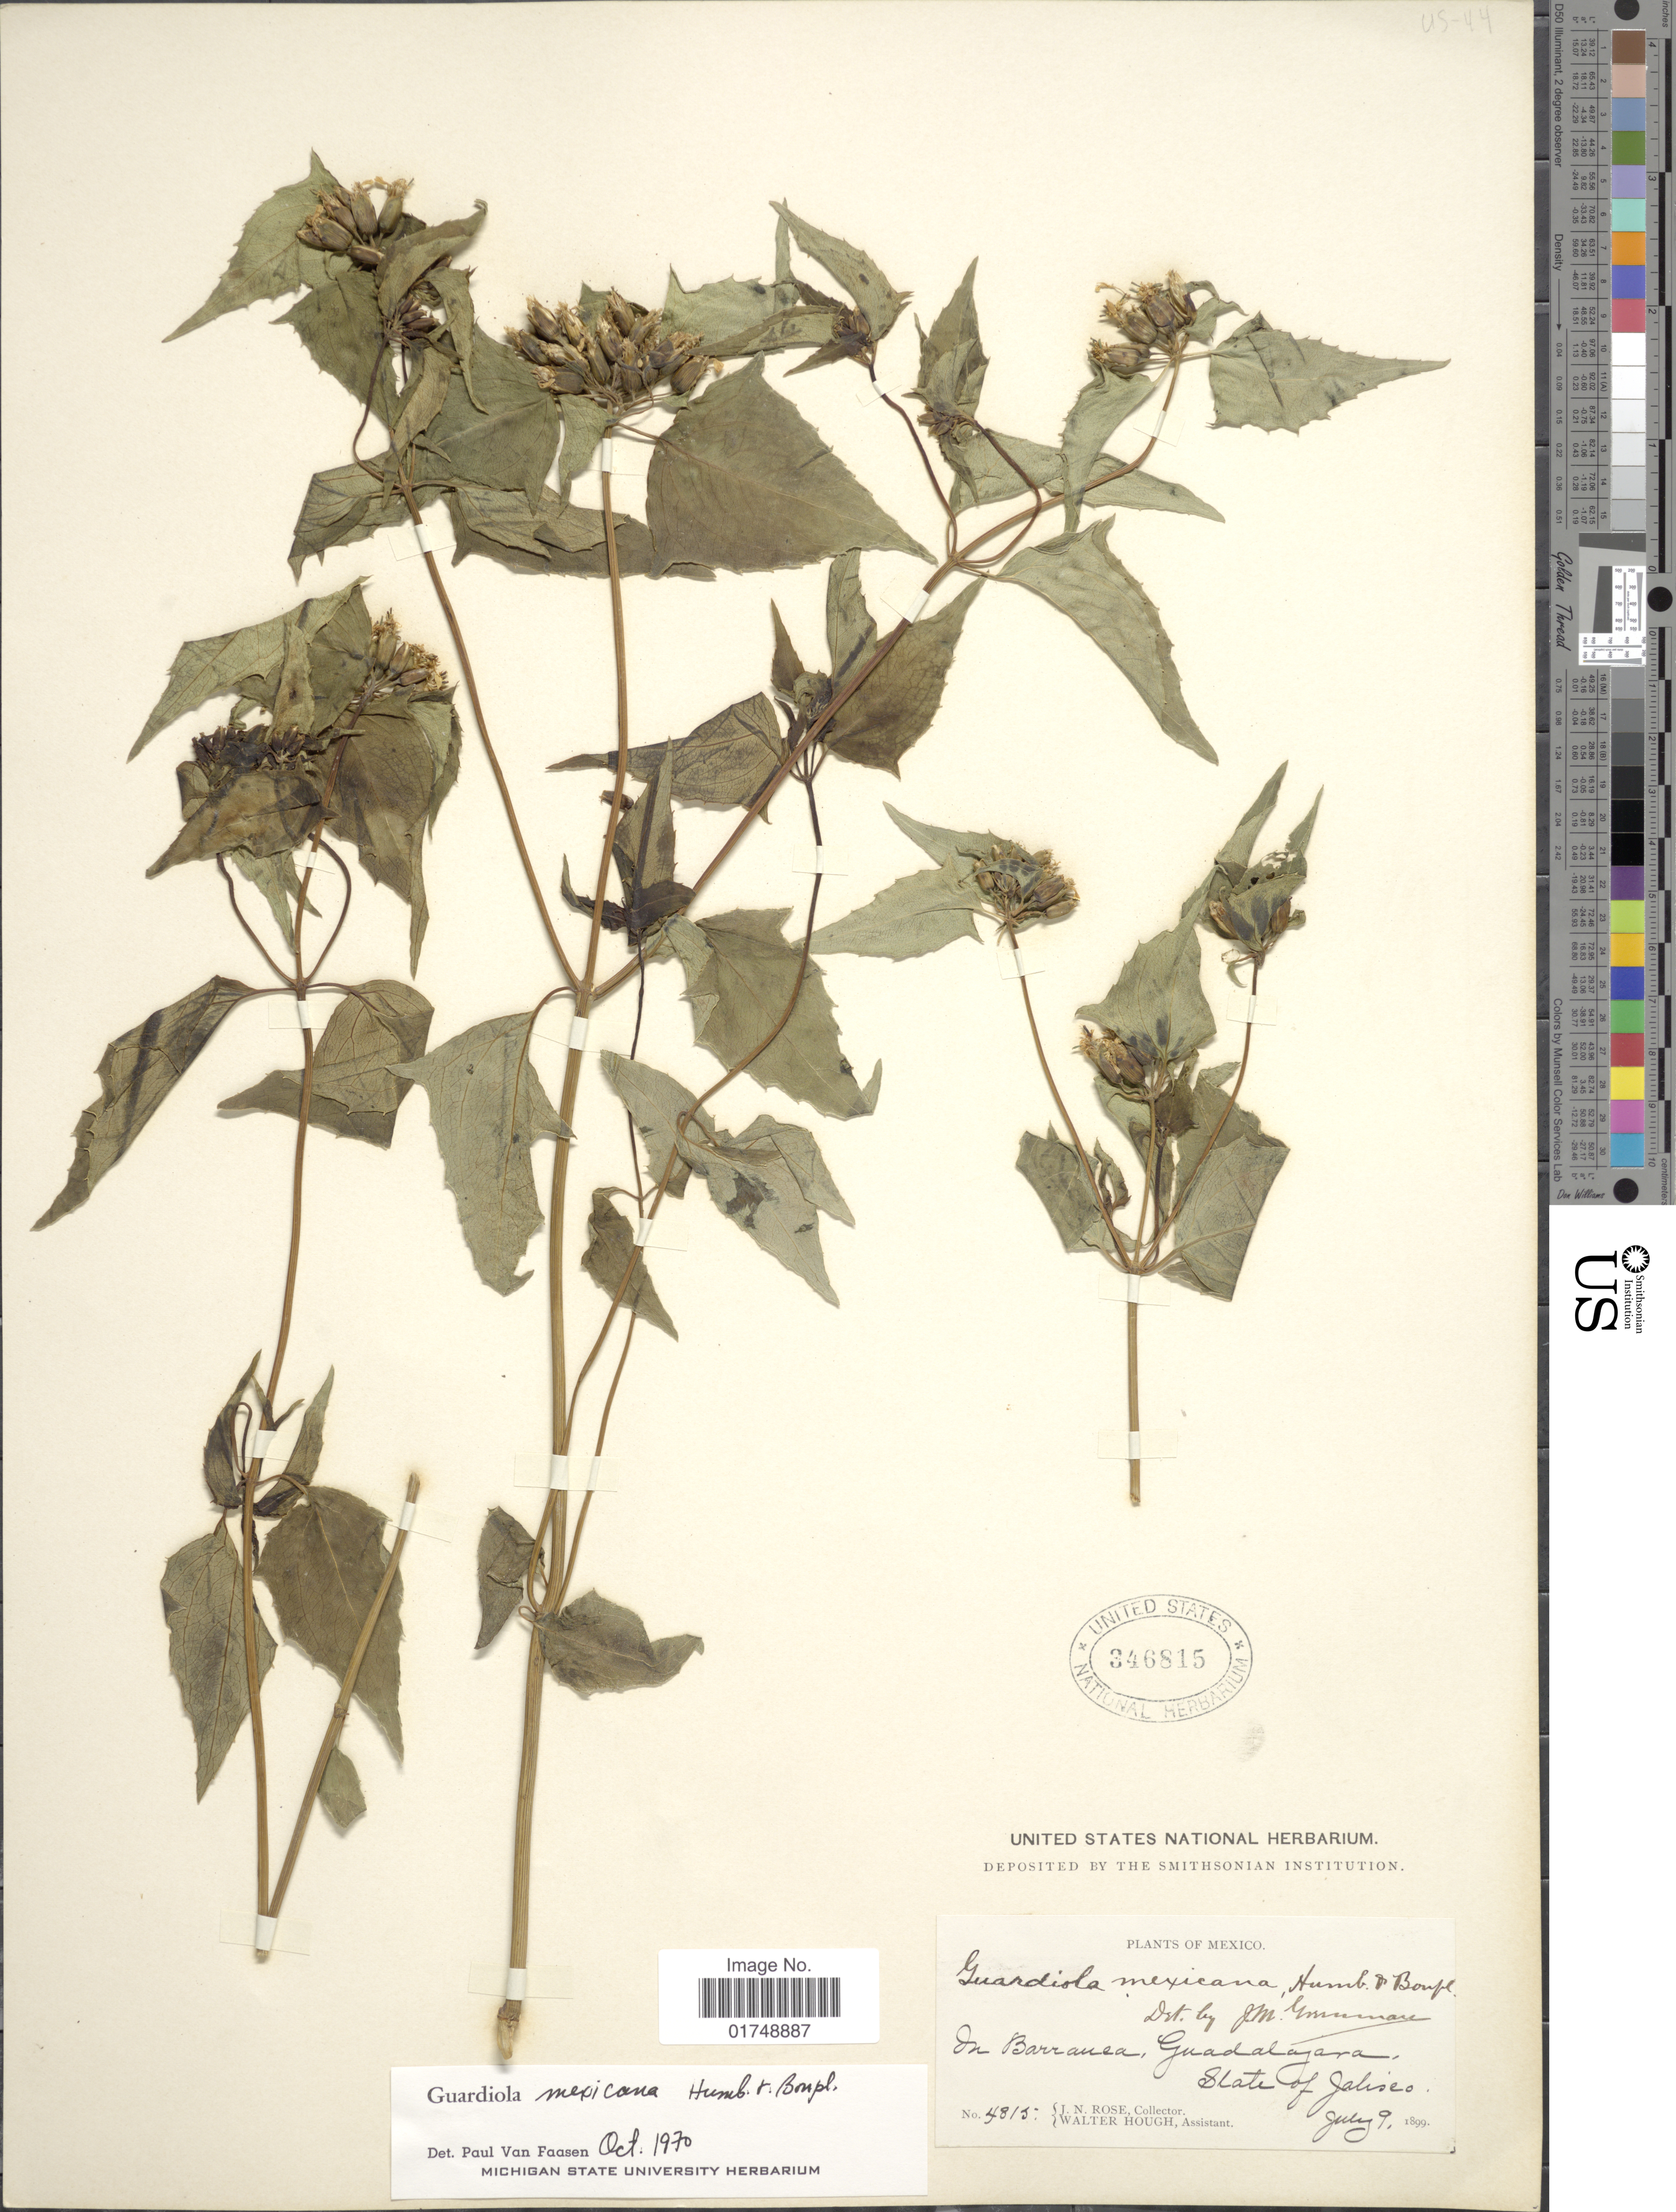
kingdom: Plantae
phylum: Tracheophyta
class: Magnoliopsida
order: Asterales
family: Asteraceae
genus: Guardiola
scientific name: Guardiola mexicana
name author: Humb. & Bonpl.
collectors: J. N. Rose & W. Hough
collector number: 4815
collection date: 1899-07-09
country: Mexico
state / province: Jalisco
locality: In Barranca Guadalajara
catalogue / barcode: US 346815